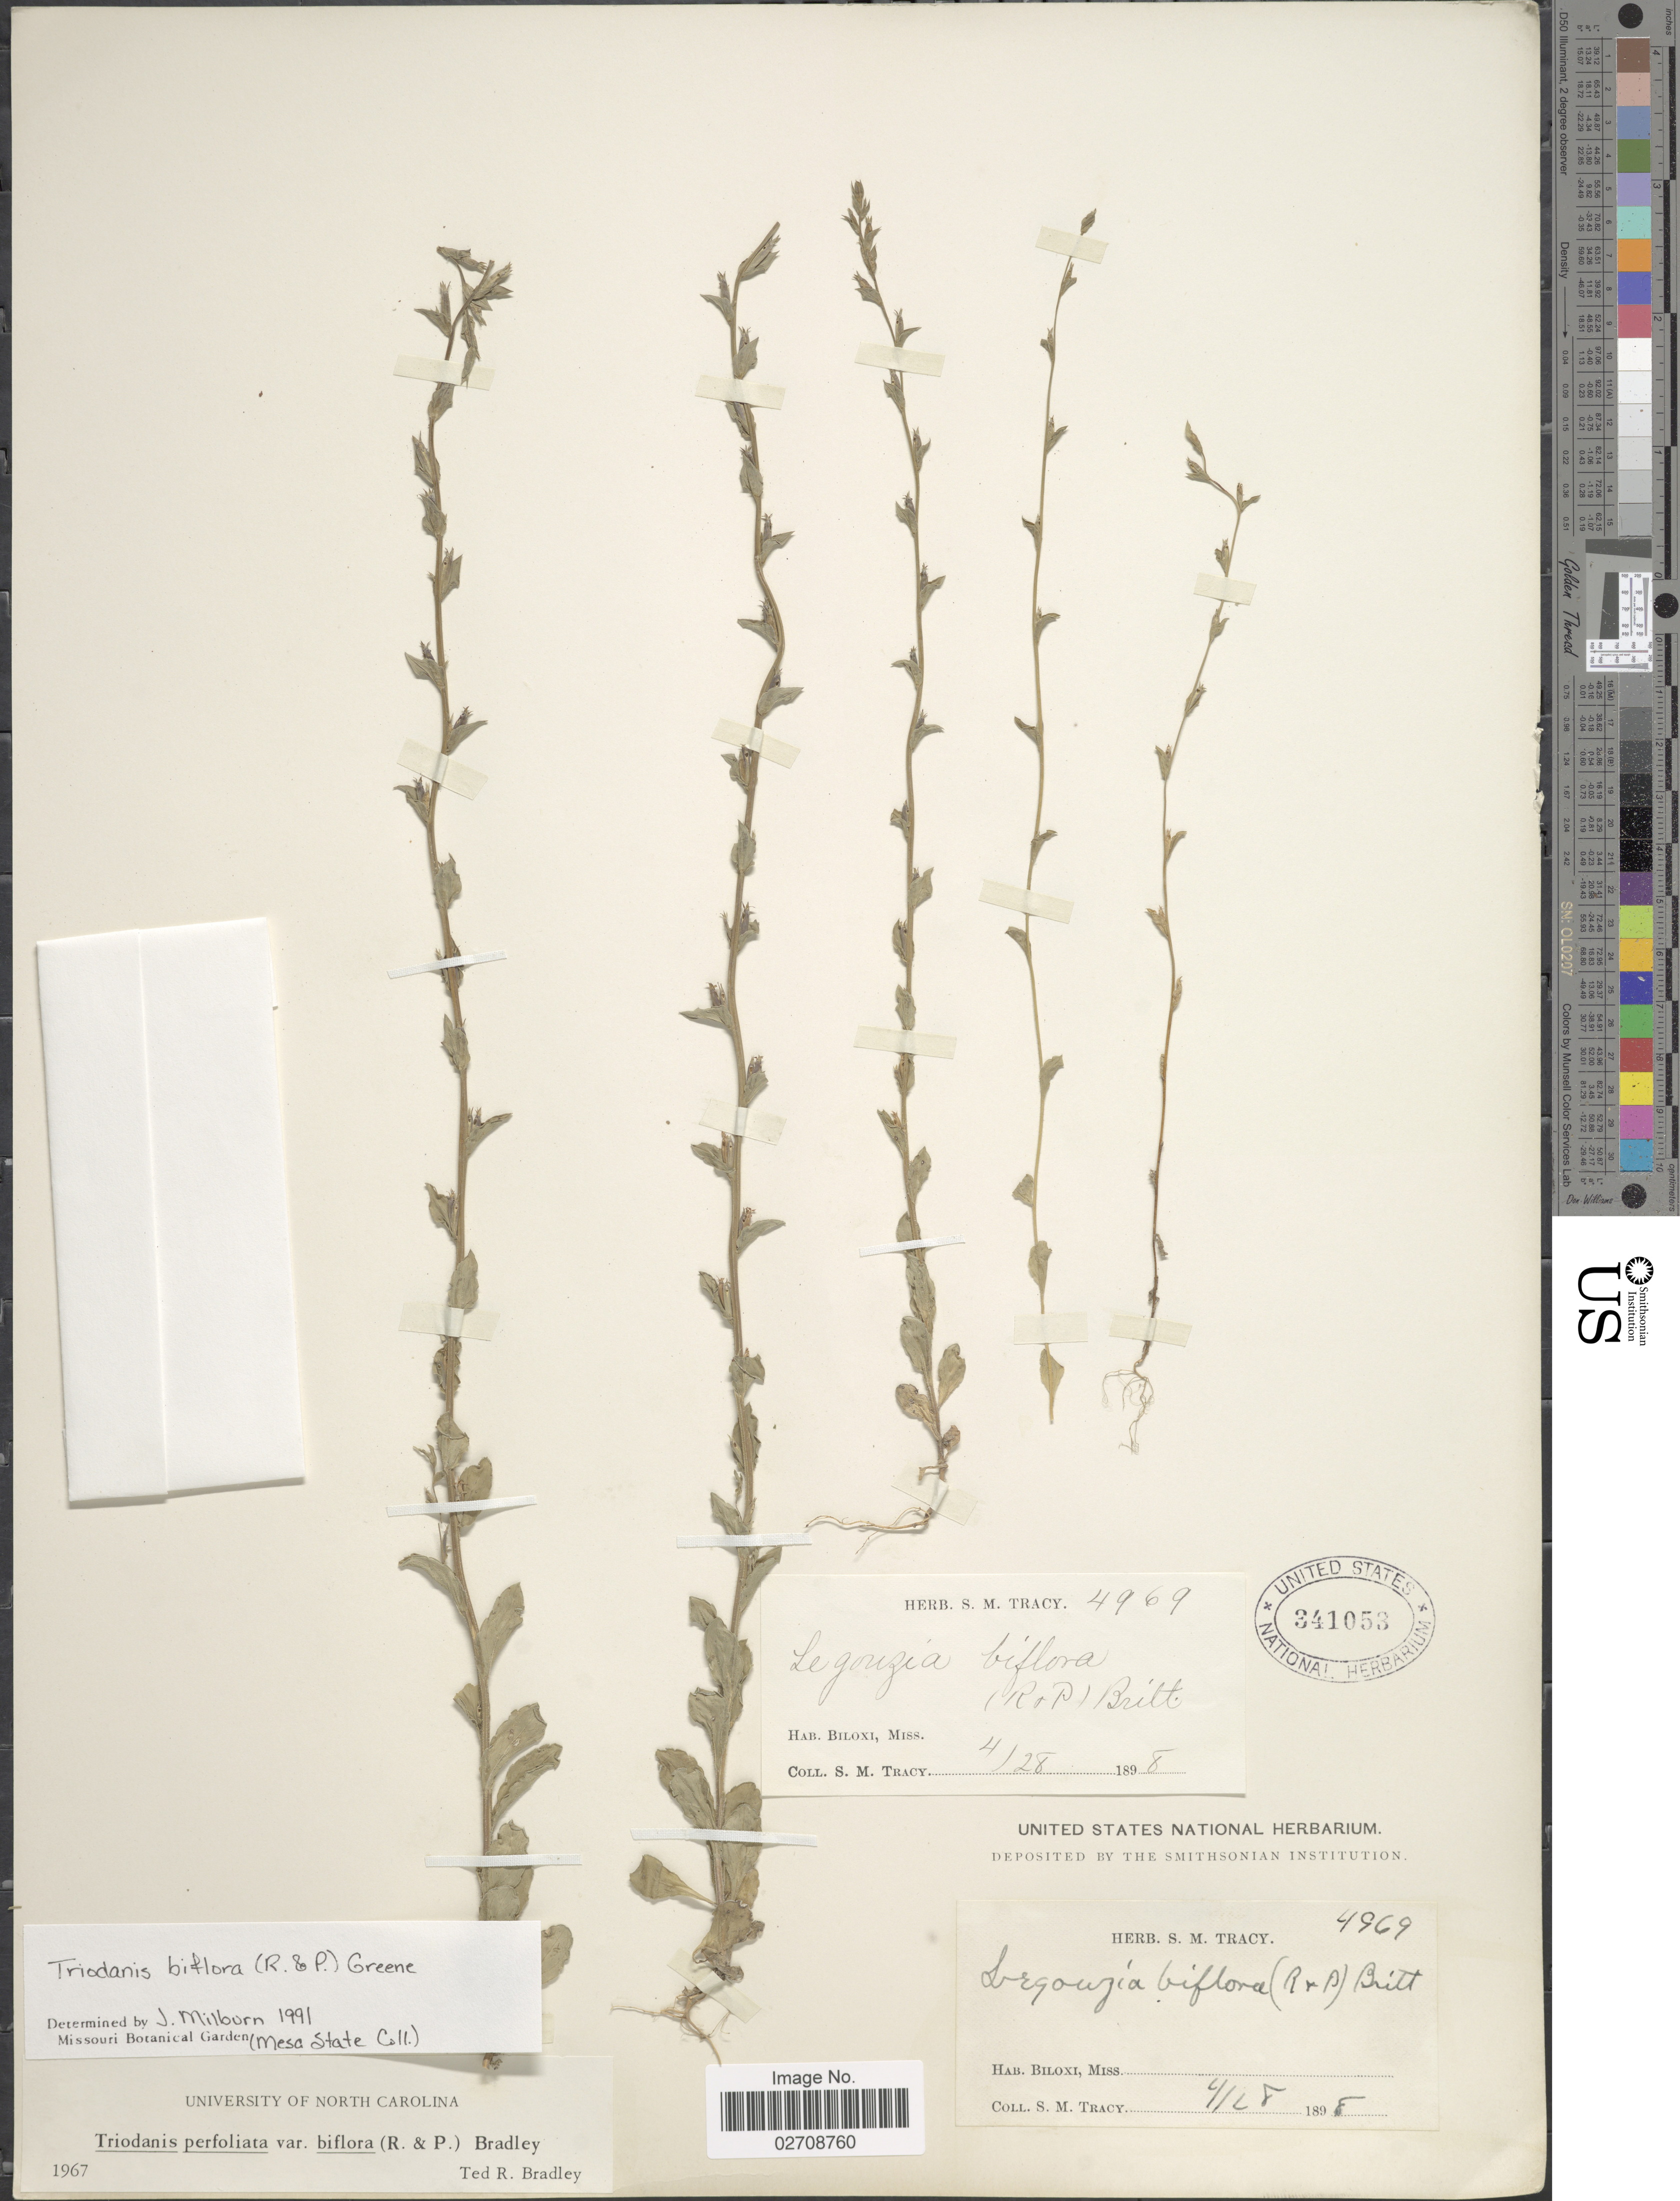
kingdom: Plantae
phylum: Tracheophyta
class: Magnoliopsida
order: Asterales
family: Campanulaceae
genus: Triodanis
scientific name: Triodanis biflora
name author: (Ruiz & Pav.) Greene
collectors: S. M. Tracy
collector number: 4969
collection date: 1898-04-28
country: United States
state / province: Mississippi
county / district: Harrison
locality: Biloxi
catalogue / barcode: US 341053